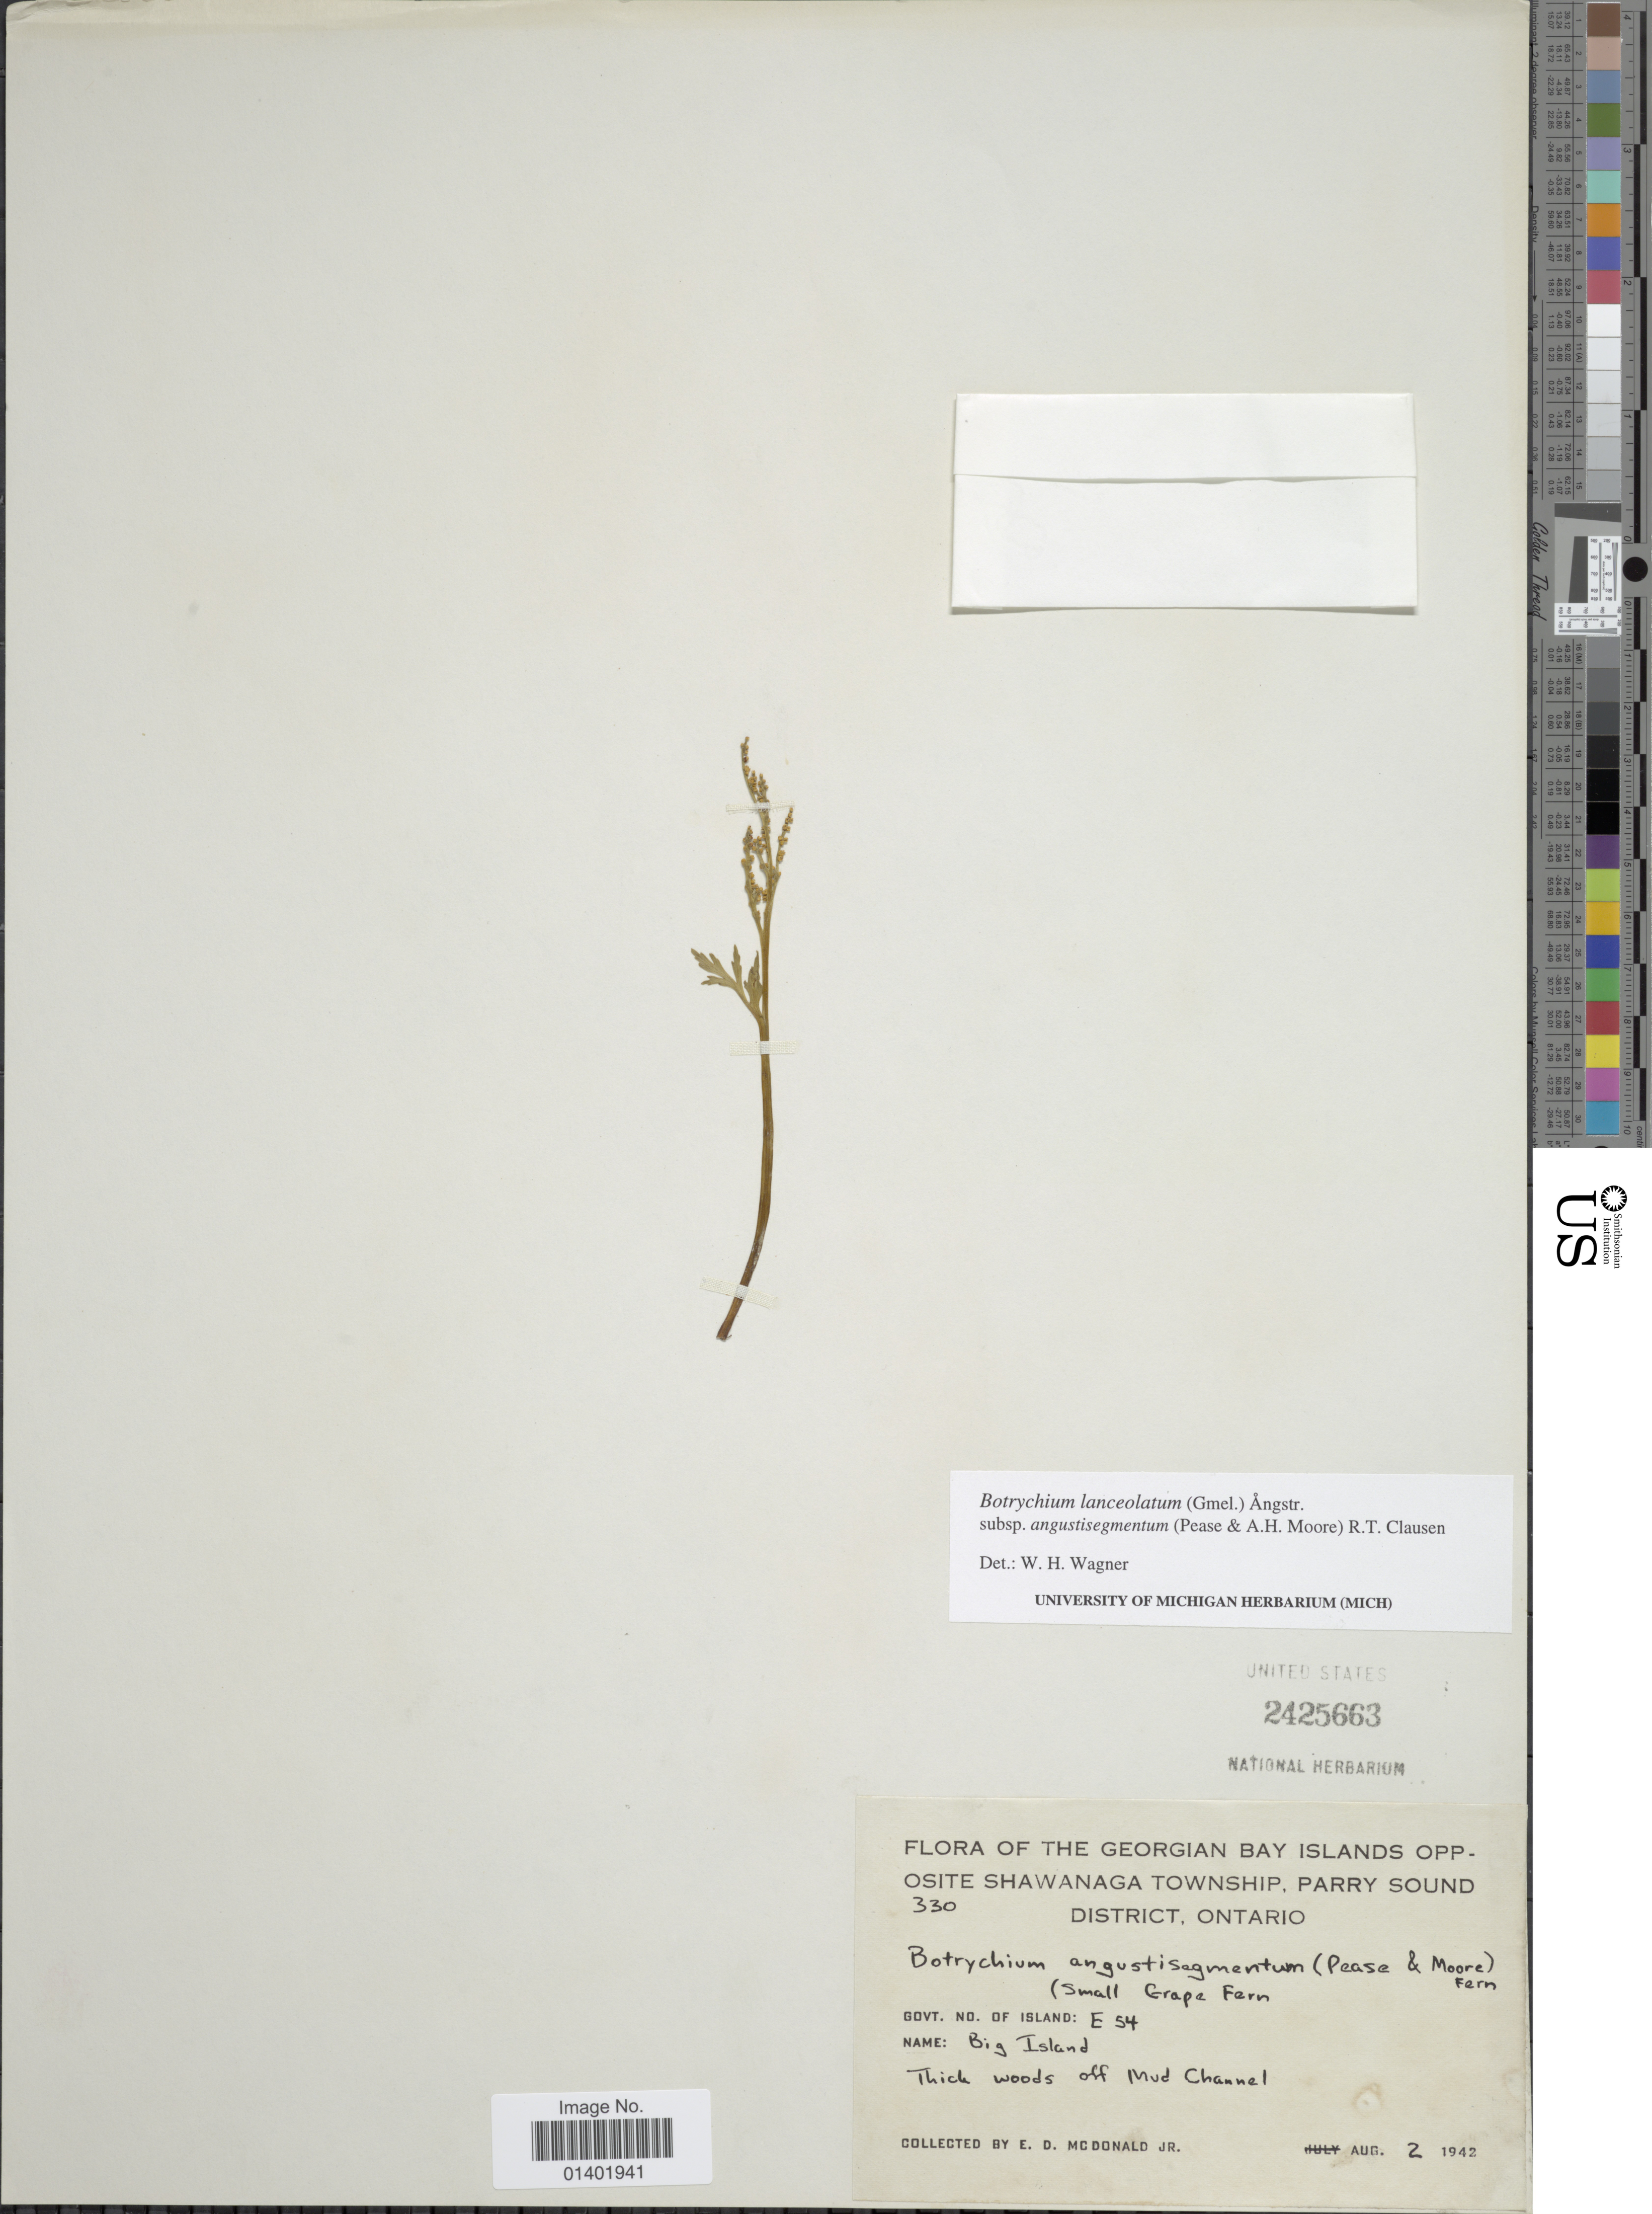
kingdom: Plantae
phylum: Tracheophyta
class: Polypodiopsida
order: Ophioglossales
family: Ophioglossaceae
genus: Botrychium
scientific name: Botrychium lanceolatum subsp. angustisegmentum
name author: (Pease & A.H. Moore) R.T. Clausen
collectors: E. MacDonald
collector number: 330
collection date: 1941-08-02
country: Canada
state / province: Ontario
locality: Georgian Bay Islands Opposite Shawanaga Township, Parry Sound District, Govt. No. of Island: E 54. Big Island. Thick woods off Mud Channel.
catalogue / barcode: US 2425663